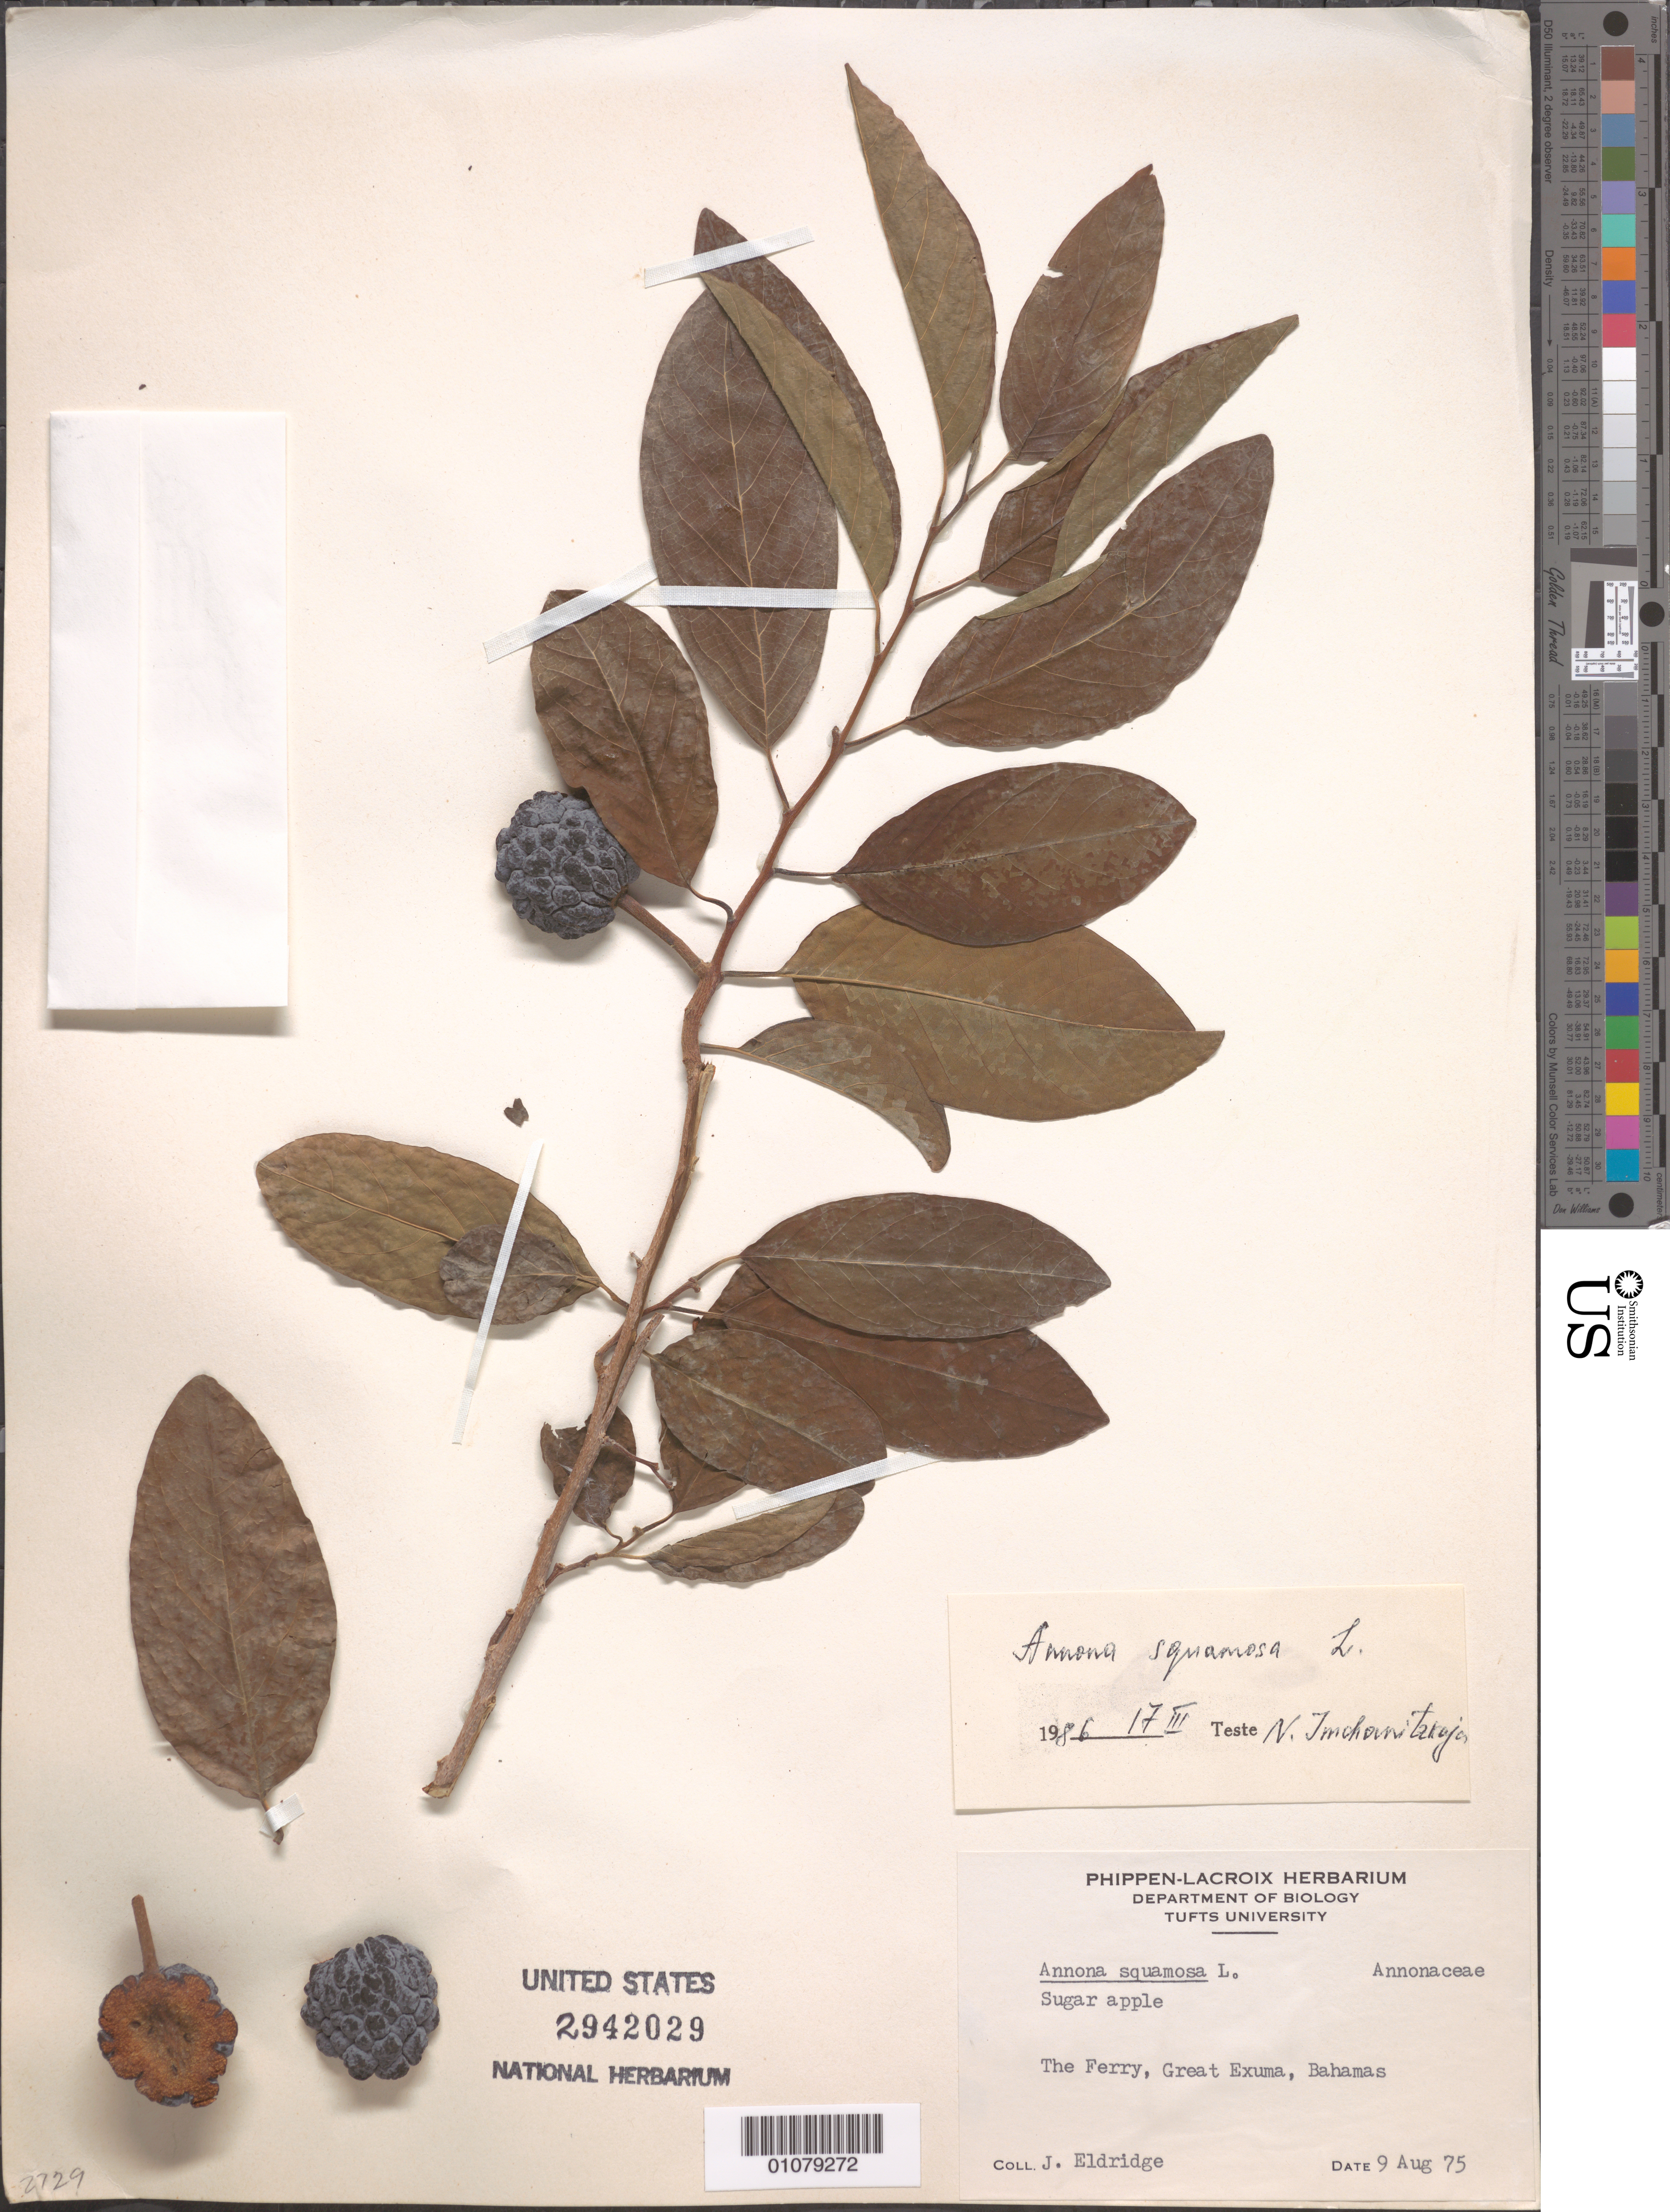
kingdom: Plantae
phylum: Tracheophyta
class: Magnoliopsida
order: Magnoliales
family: Annonaceae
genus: Annona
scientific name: Annona squamosa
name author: L.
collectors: J. Eldridge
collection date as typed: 09 Aug 1975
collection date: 1975-08-09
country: Bahamas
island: Great Exuma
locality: The Ferry, Great Exuma, Bahamas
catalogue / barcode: US 2942029